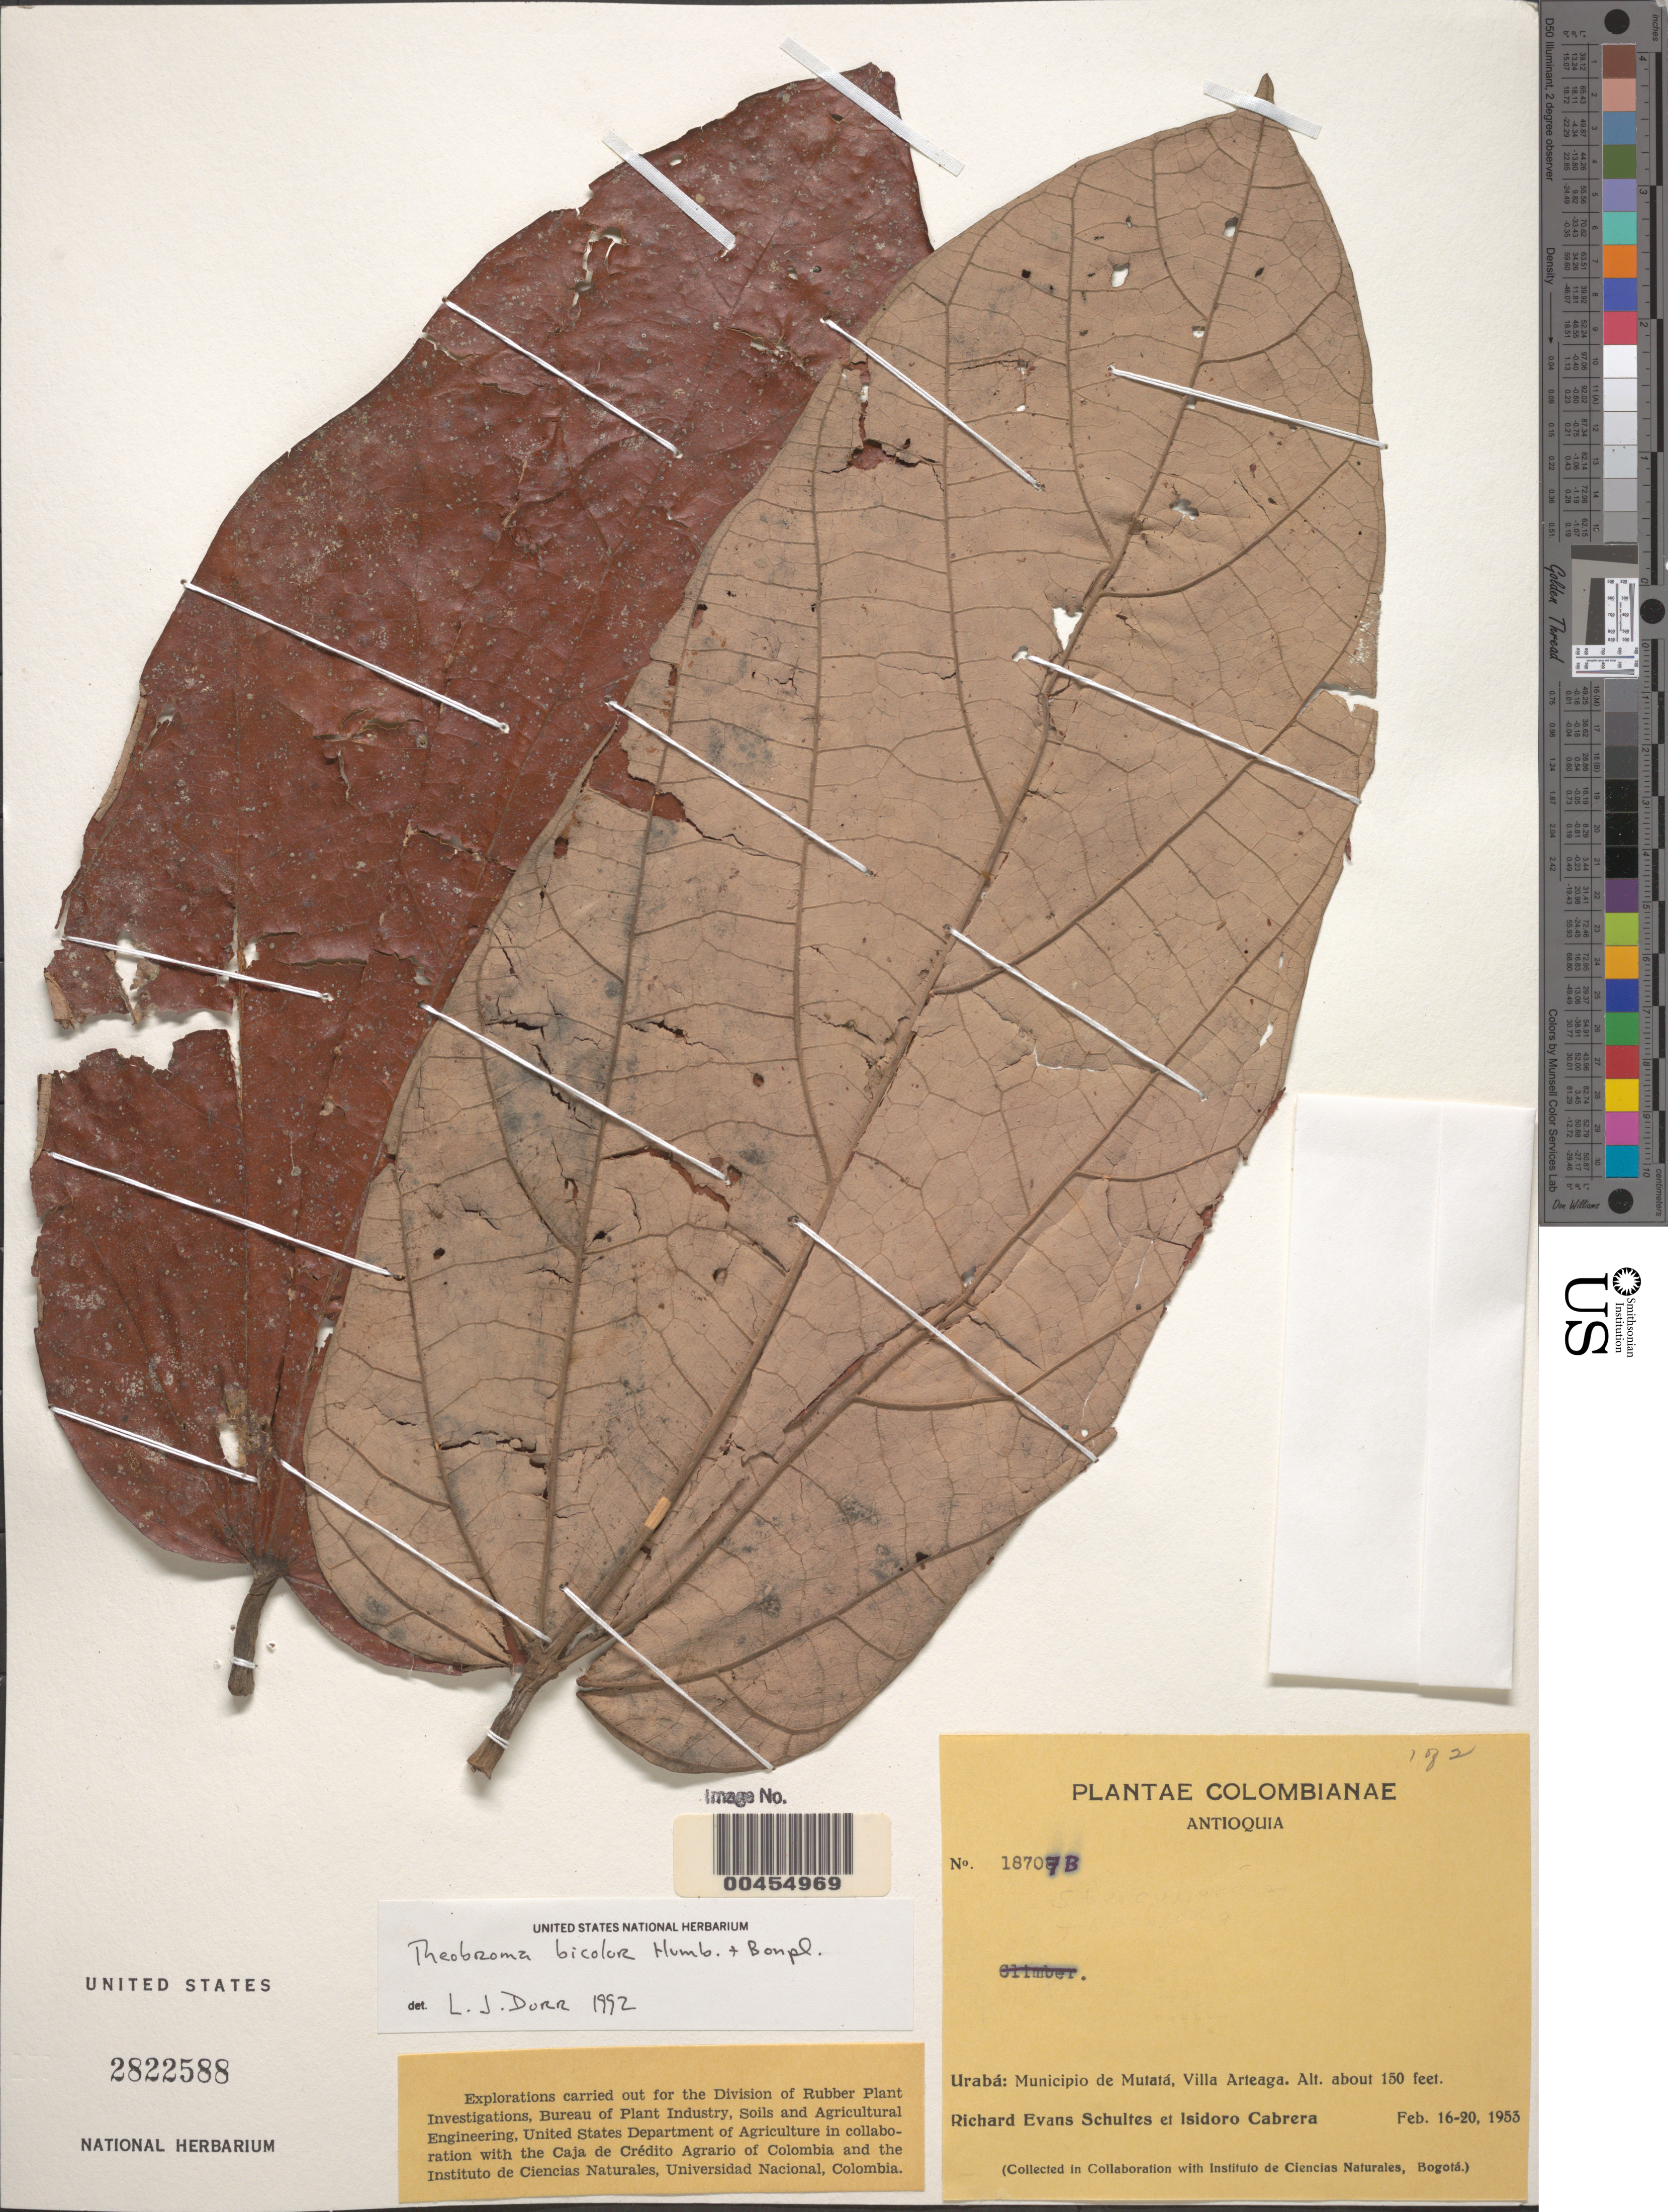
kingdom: Plantae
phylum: Tracheophyta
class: Magnoliopsida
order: Malvales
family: Malvaceae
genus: Theobroma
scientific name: Theobroma bicolor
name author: Bonpl.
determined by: Dorr, L. J., (BOT), Smithsonian Institution - National Museum of Natural History (UNITED STATES)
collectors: R. E. Schultes & I. Cabrera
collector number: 18707B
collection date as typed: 16 Feb 1953 to 20 Feb 1953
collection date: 1953-02-16/1953-02-20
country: Colombia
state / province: Antioquia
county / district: Mutatá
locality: Villa Arteaga, Urabá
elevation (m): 46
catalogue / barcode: US 2822588